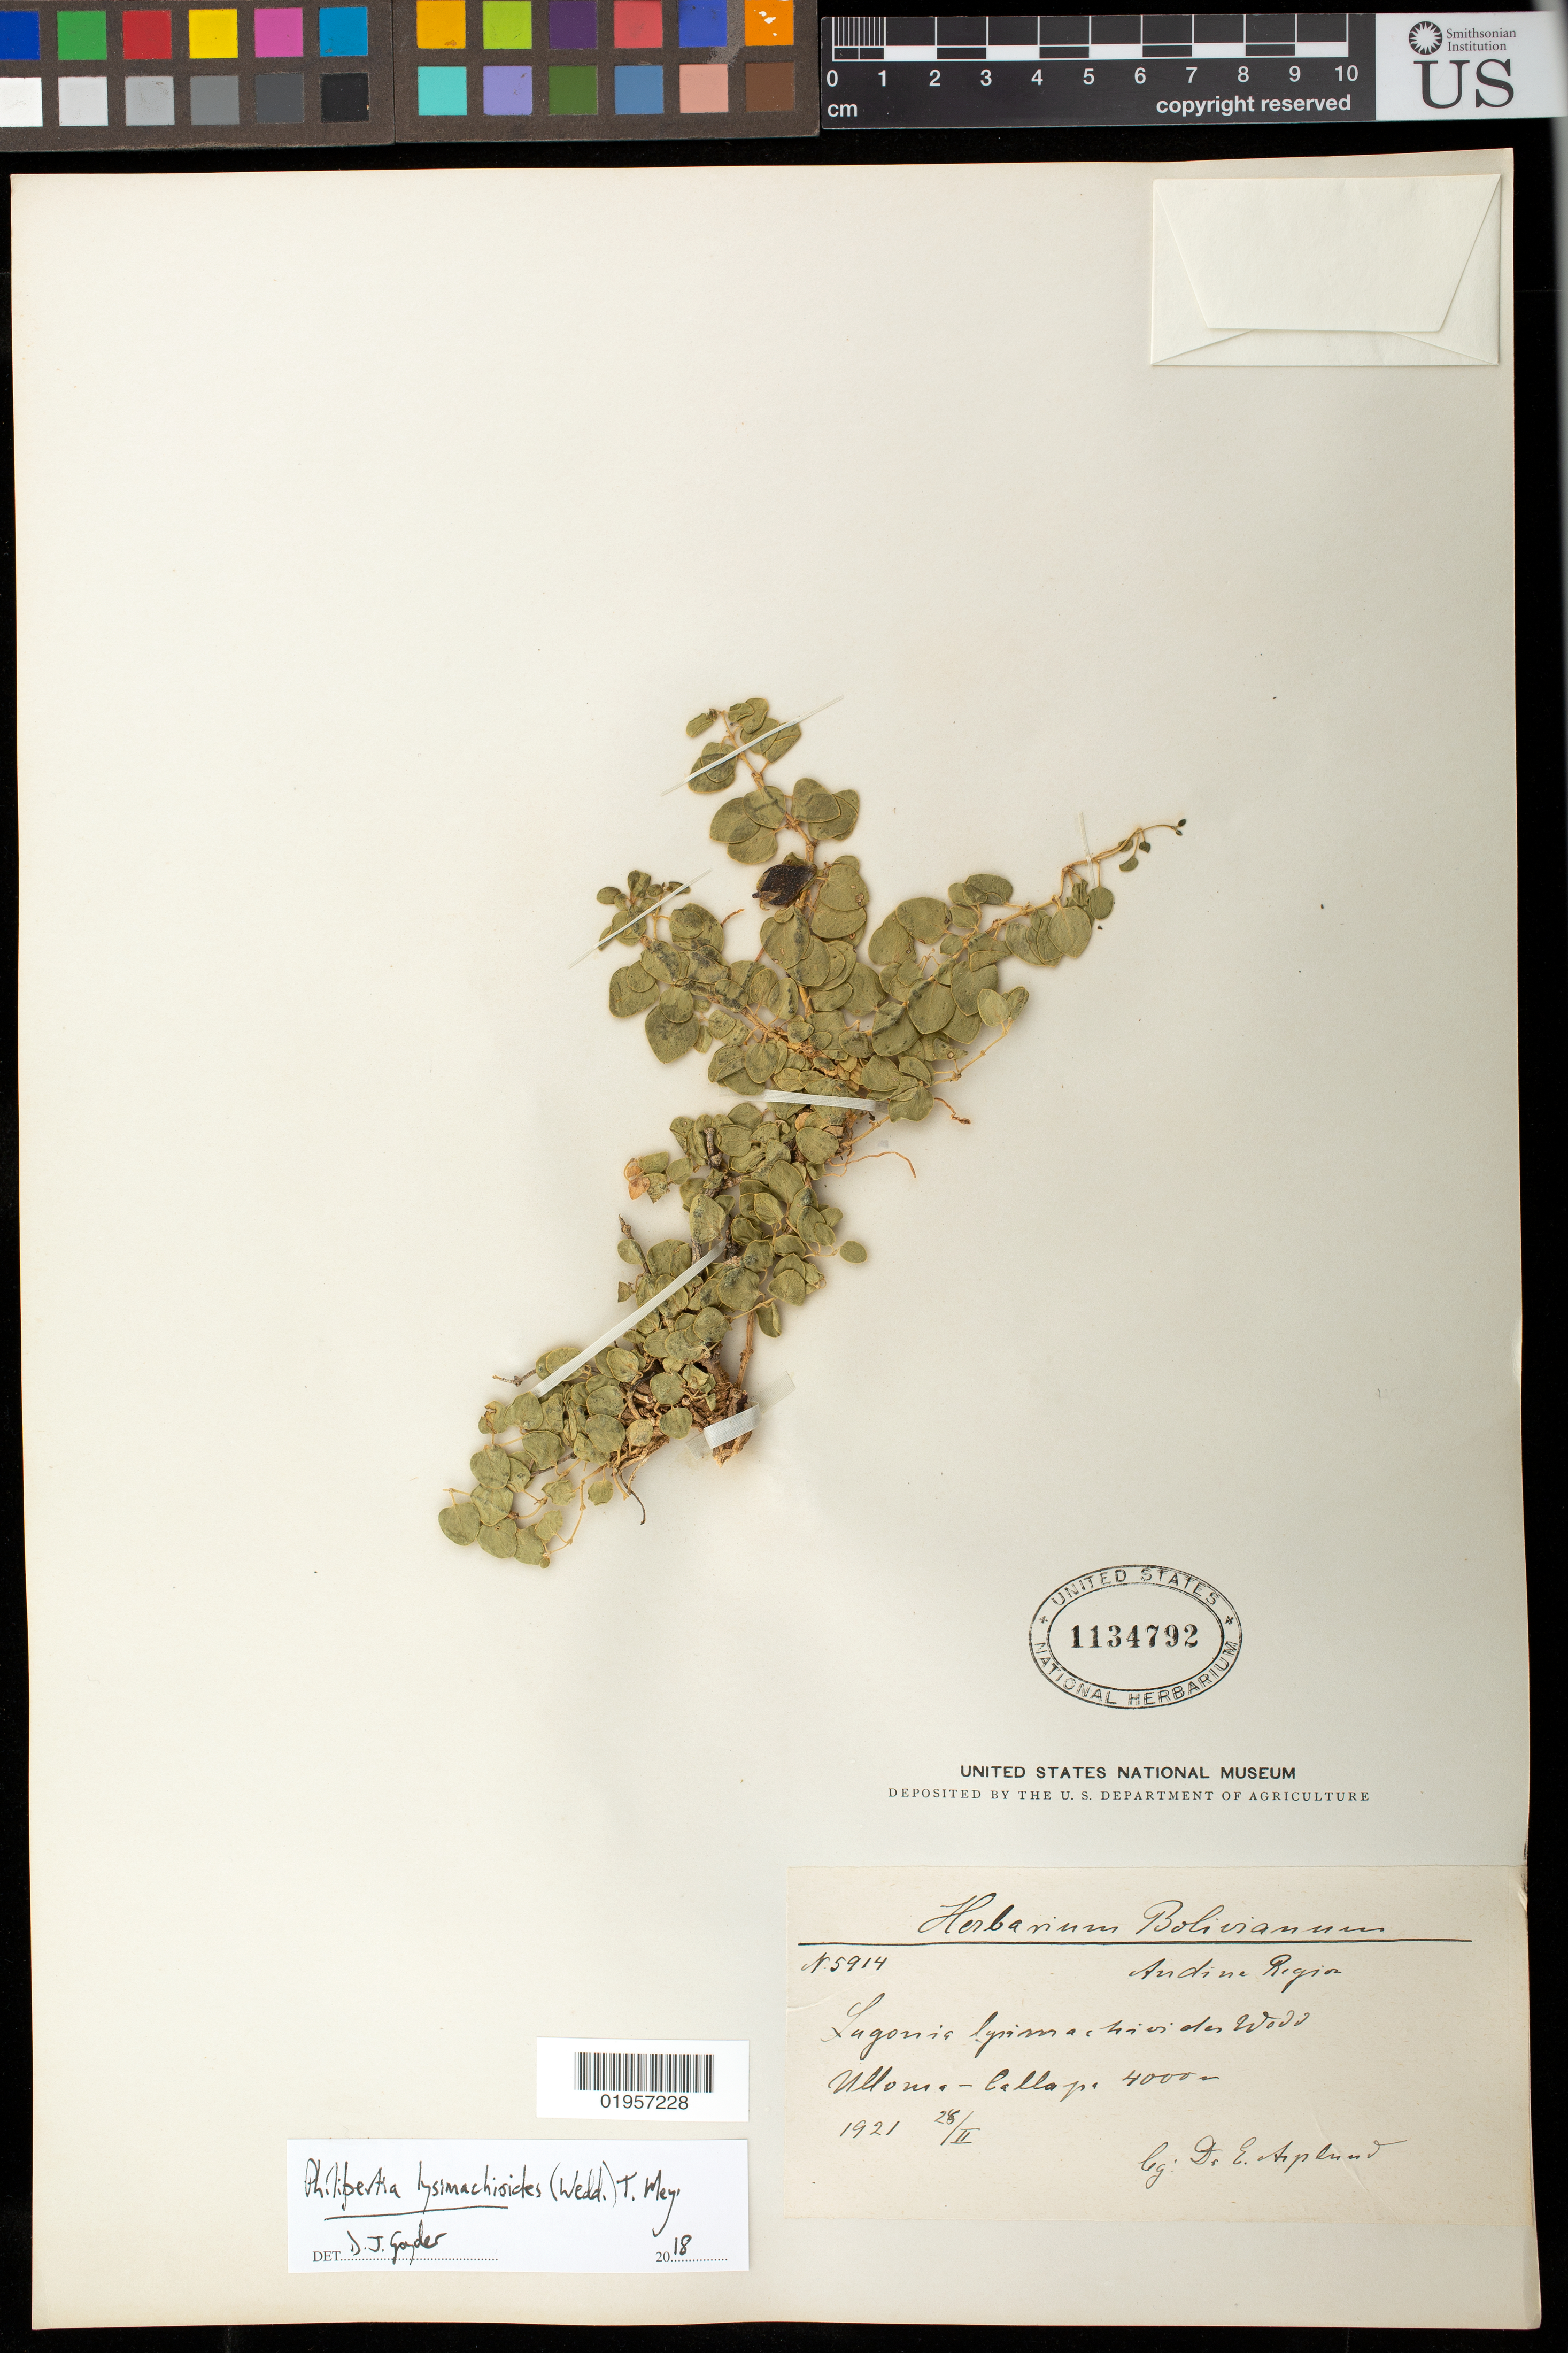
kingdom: Plantae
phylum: Tracheophyta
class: Magnoliopsida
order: Gentianales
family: Apocynaceae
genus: Philibertia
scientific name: Philibertia lysimachioides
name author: (Wedd.) T. Mey.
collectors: E. Asplund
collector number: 5914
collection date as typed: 26 Feb 1921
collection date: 1921-02-26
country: Bolivia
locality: Ulloma.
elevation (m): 4000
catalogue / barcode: US 1134792